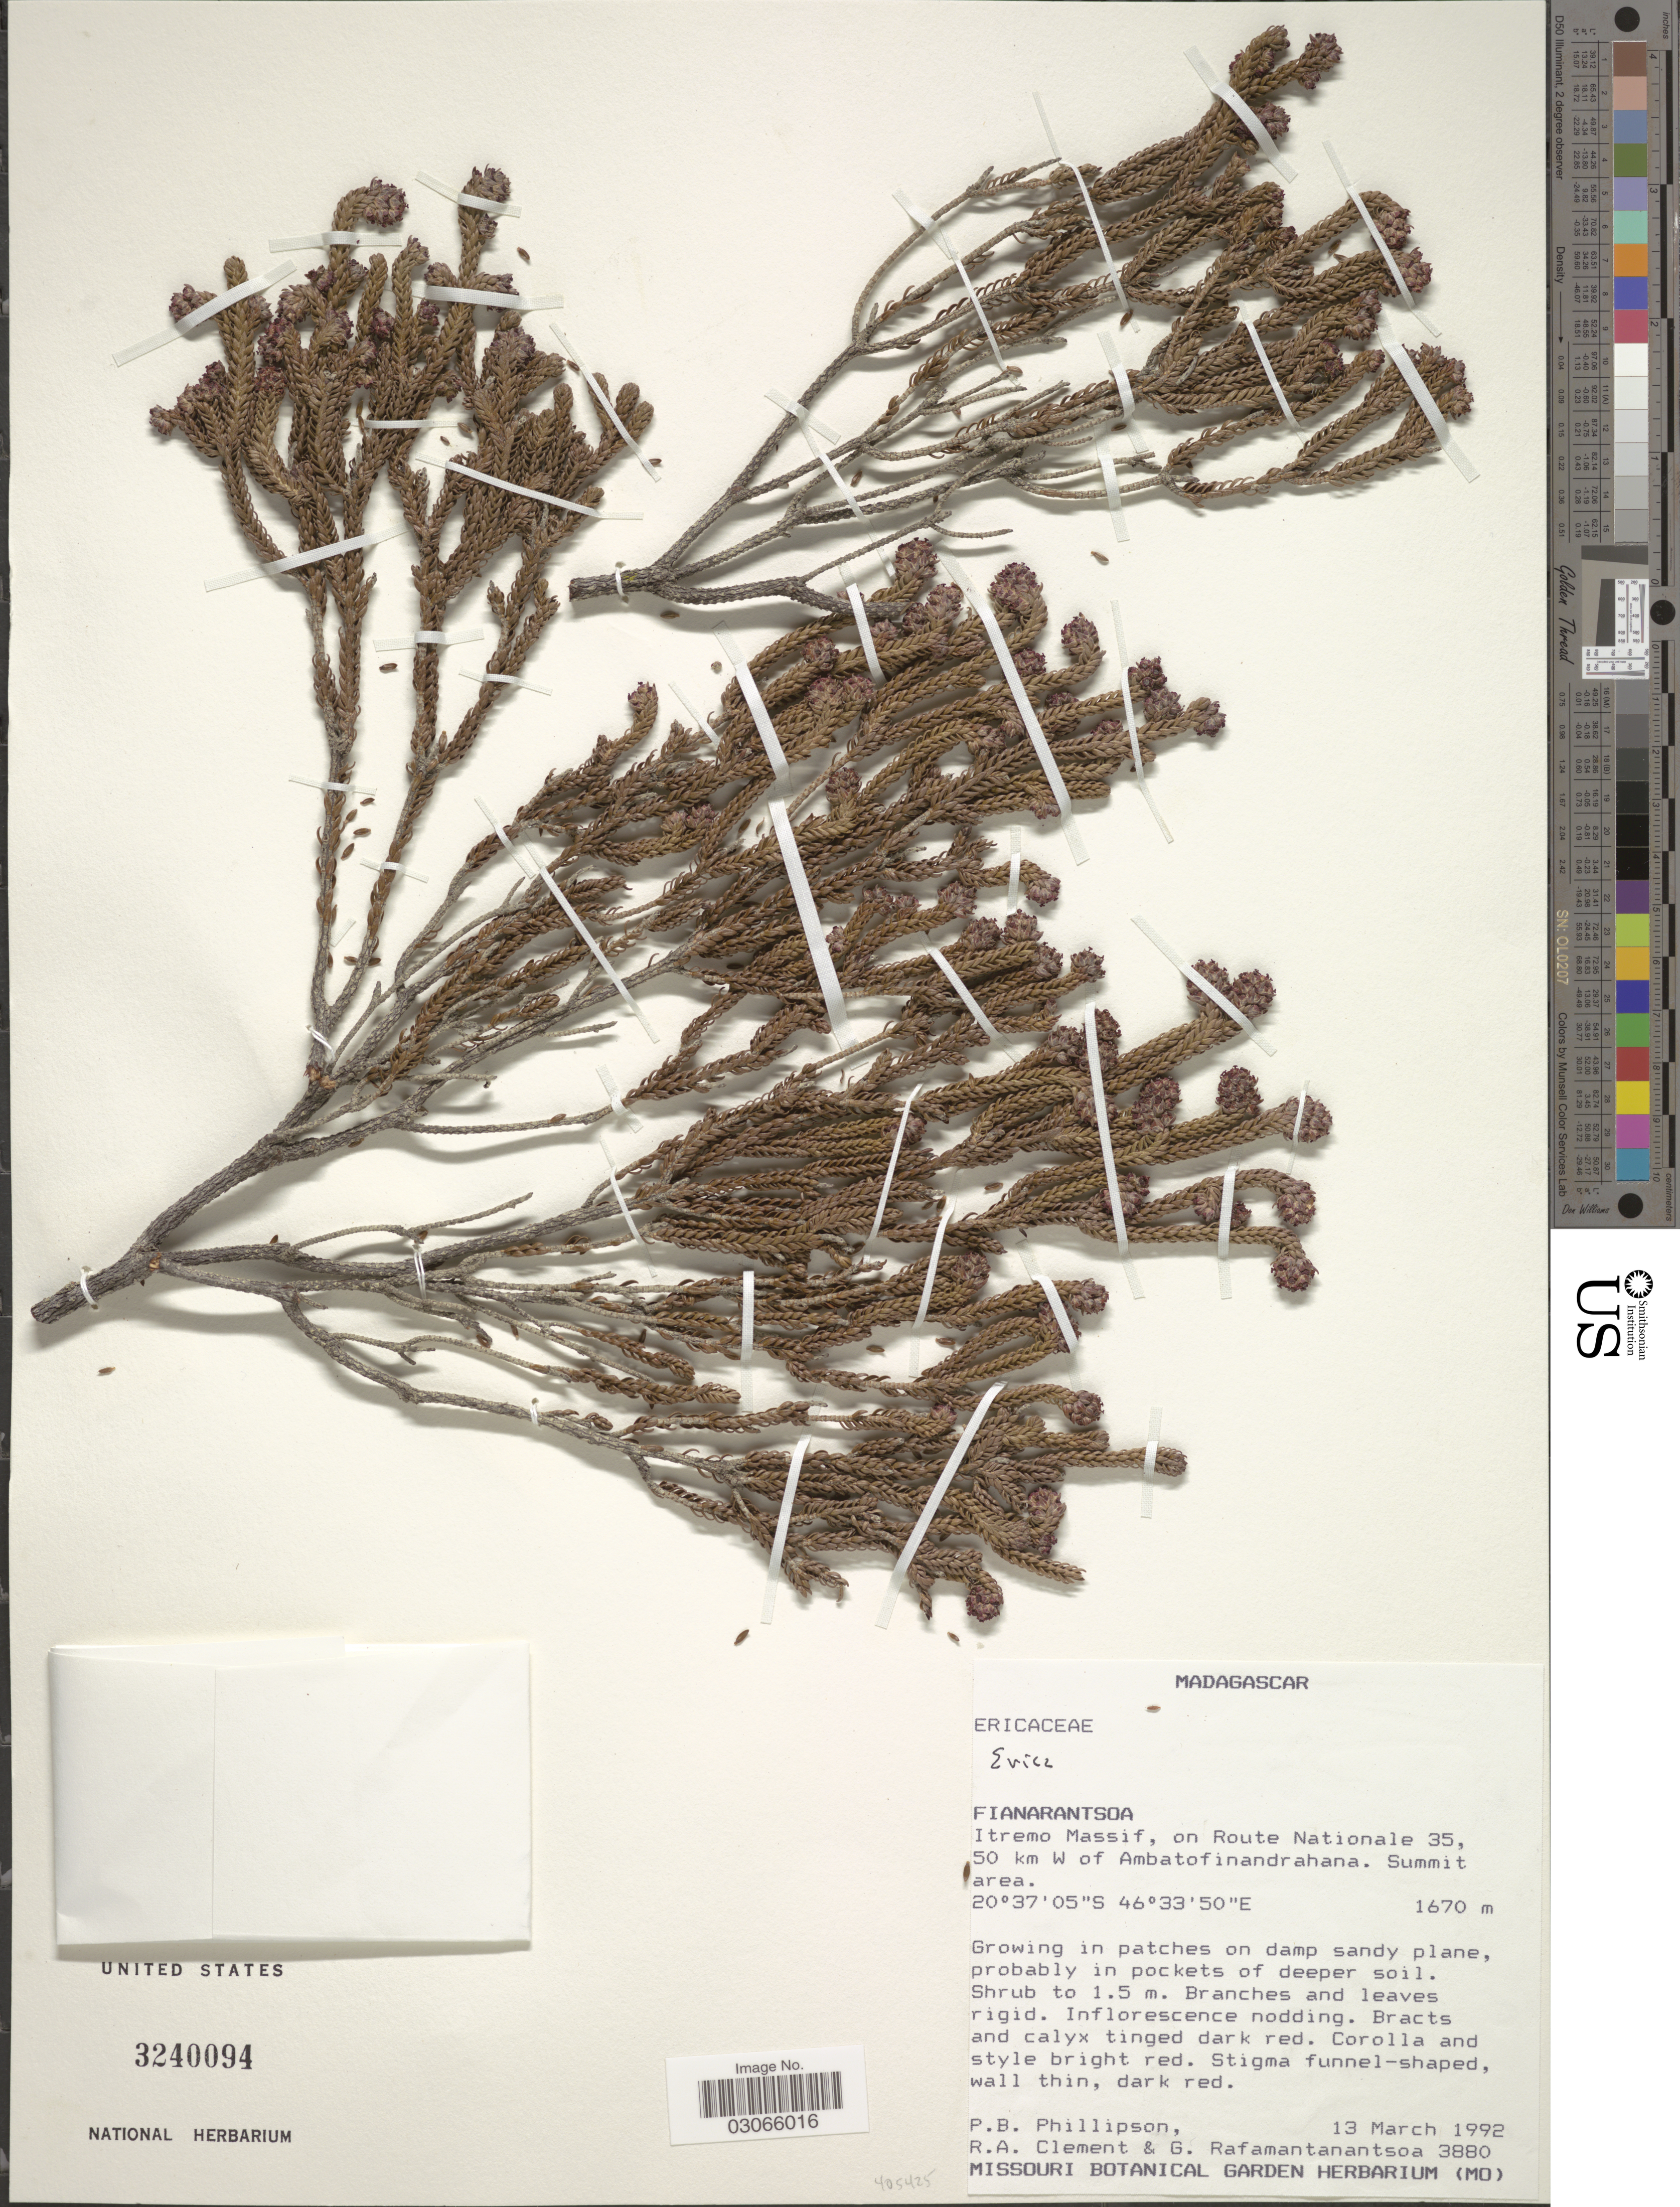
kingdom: Plantae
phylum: Tracheophyta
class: Magnoliopsida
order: Ericales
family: Ericaceae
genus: Erica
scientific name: Erica sp.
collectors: P. B. Phillipson, R. A.Clement & G. Rafamantanantsoa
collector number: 3880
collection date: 1992-03-13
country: Madagascar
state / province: Amoron'i Mania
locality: Itremo Massif, on Route Nationale 35, 50 km W of Ambatofinandrahana. Summit area.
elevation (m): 1670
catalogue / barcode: US 3240094